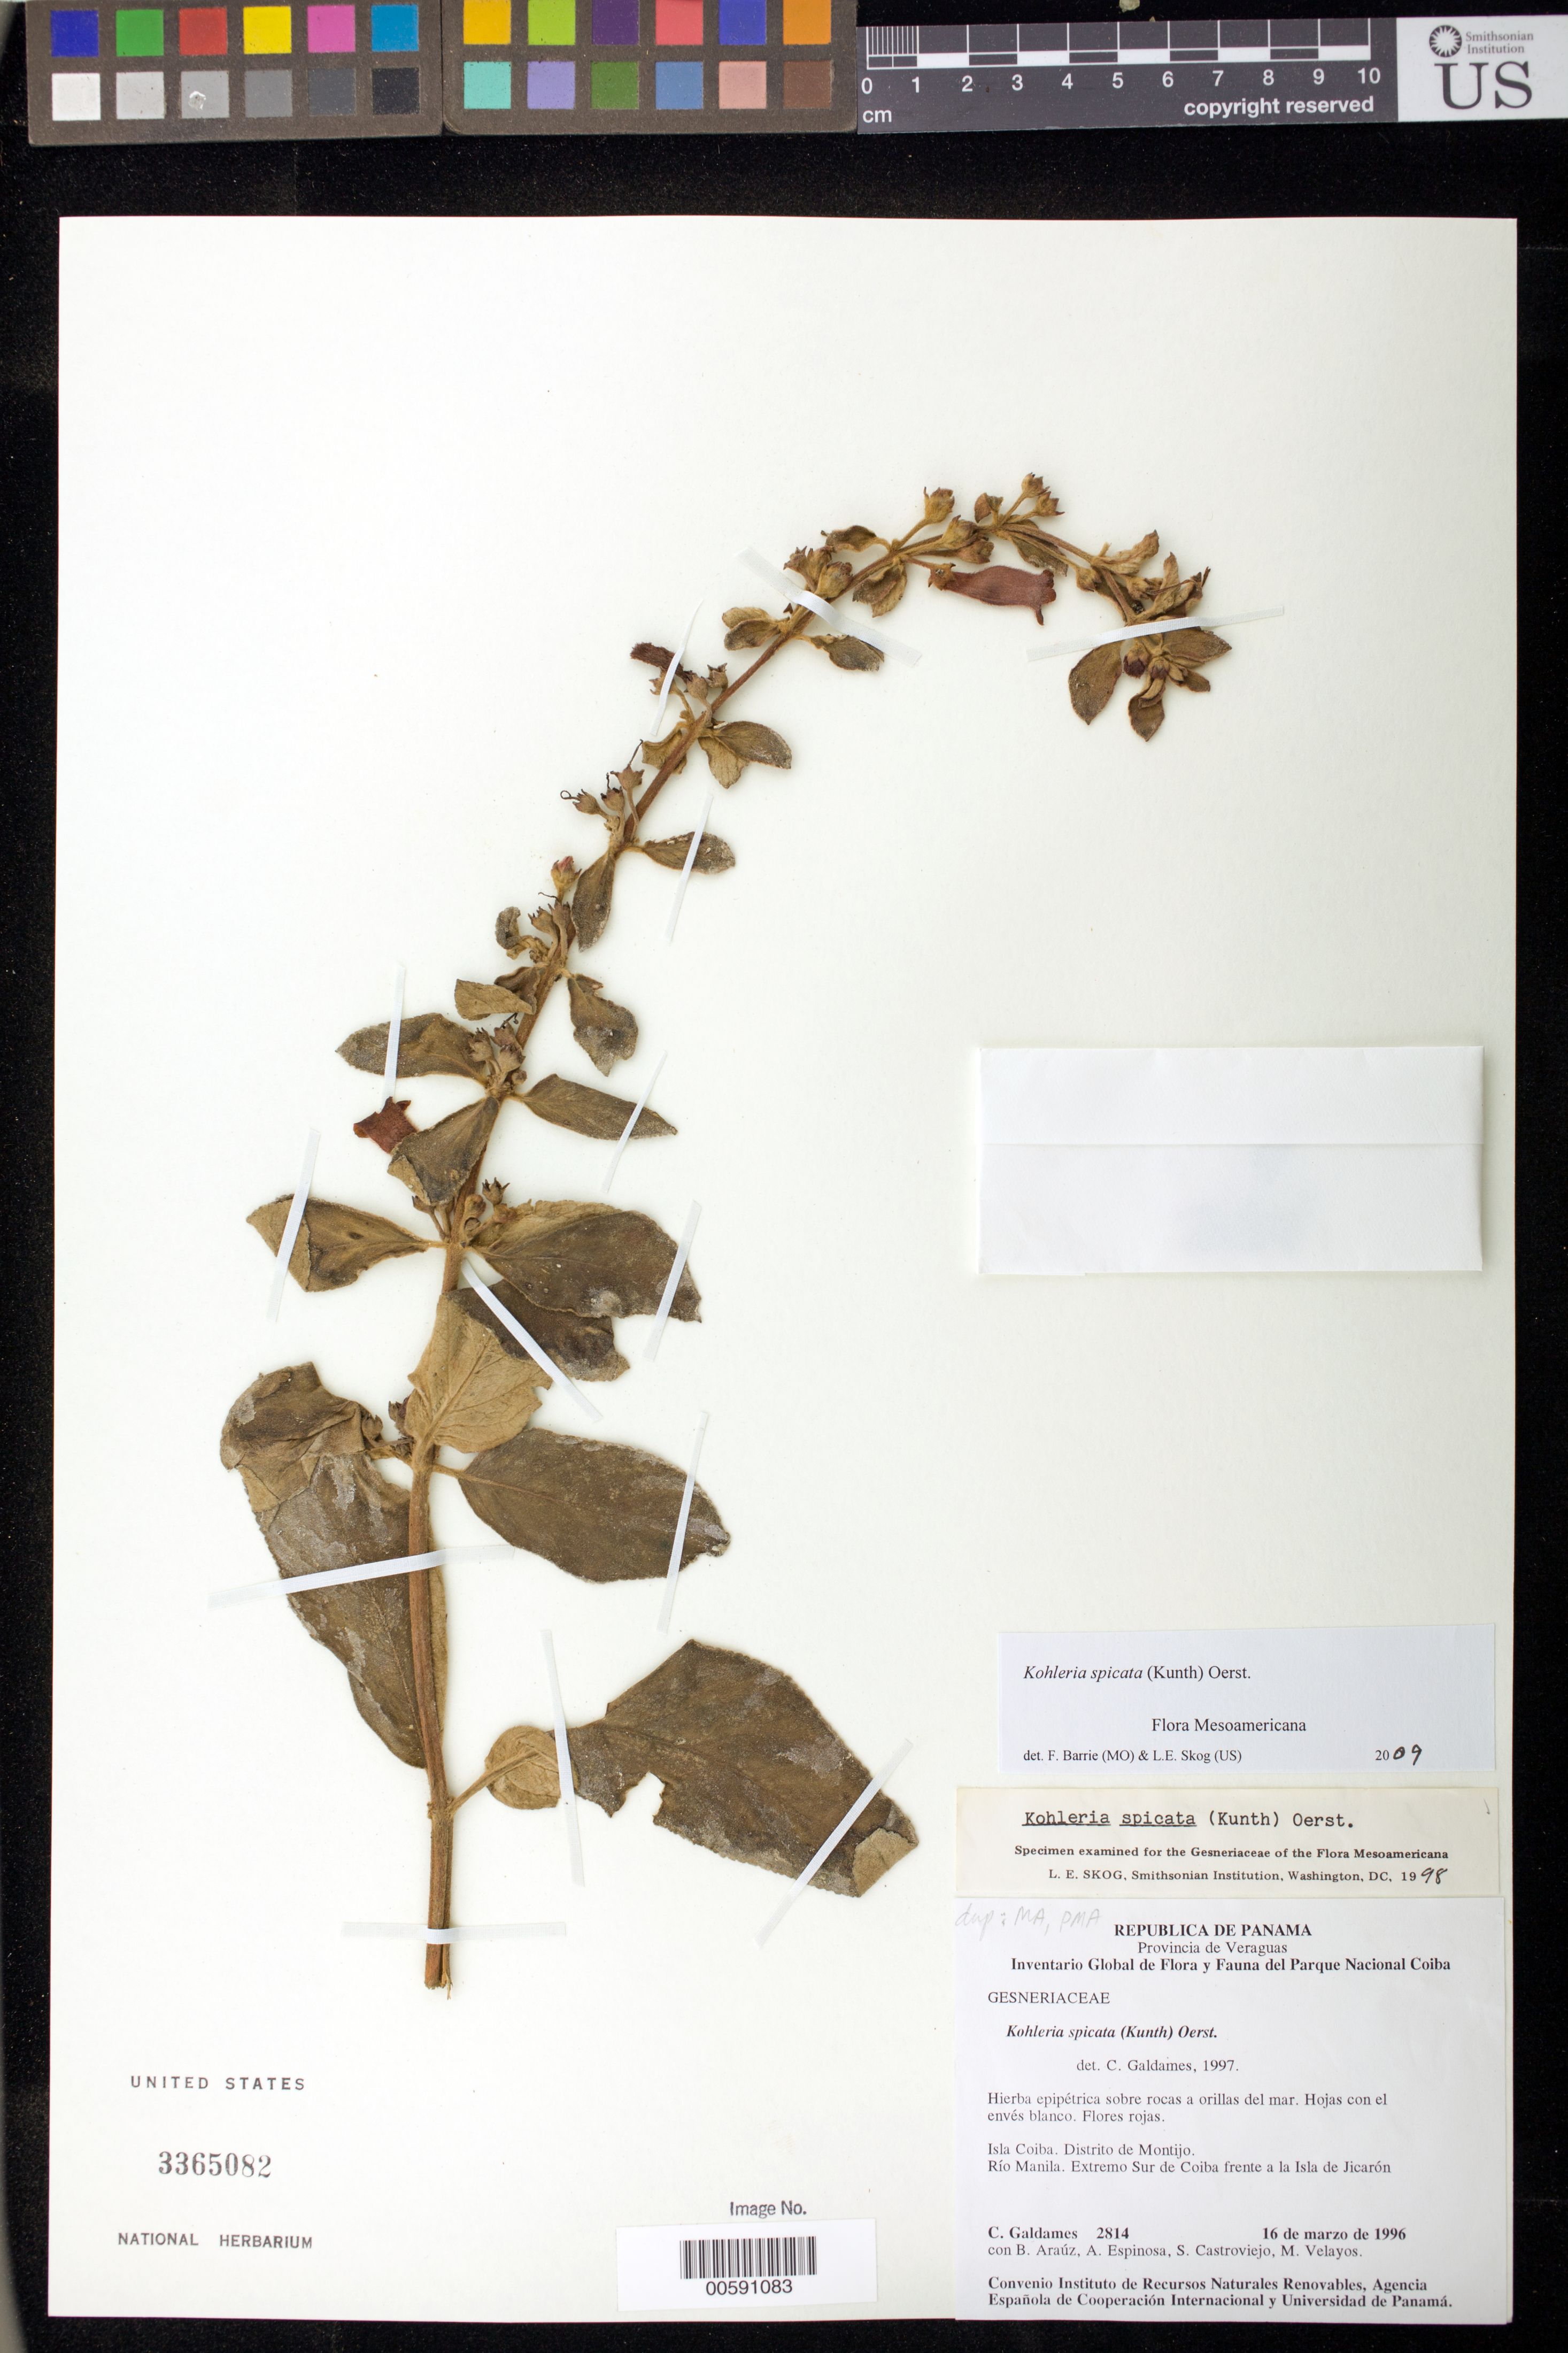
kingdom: Plantae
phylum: Tracheophyta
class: Magnoliopsida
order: Lamiales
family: Gesneriaceae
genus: Kohleria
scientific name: Kohleria spicata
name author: (Kunth) Oerst.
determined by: Skog, Laurence E.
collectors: C. Galdames, B. Araúz, A. Espinosa, S. Castroviejo & M. Velayos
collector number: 2814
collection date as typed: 16 Mar 1996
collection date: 1996-03-16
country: Panama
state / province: Veraguas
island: Coiba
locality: Isla Coiba, Distrito de Montijo; Río Manila, extremo Sur de Coiba frente a la Isla de Jicarón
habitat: Sobre rocas a orillas del mar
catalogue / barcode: US 3365082